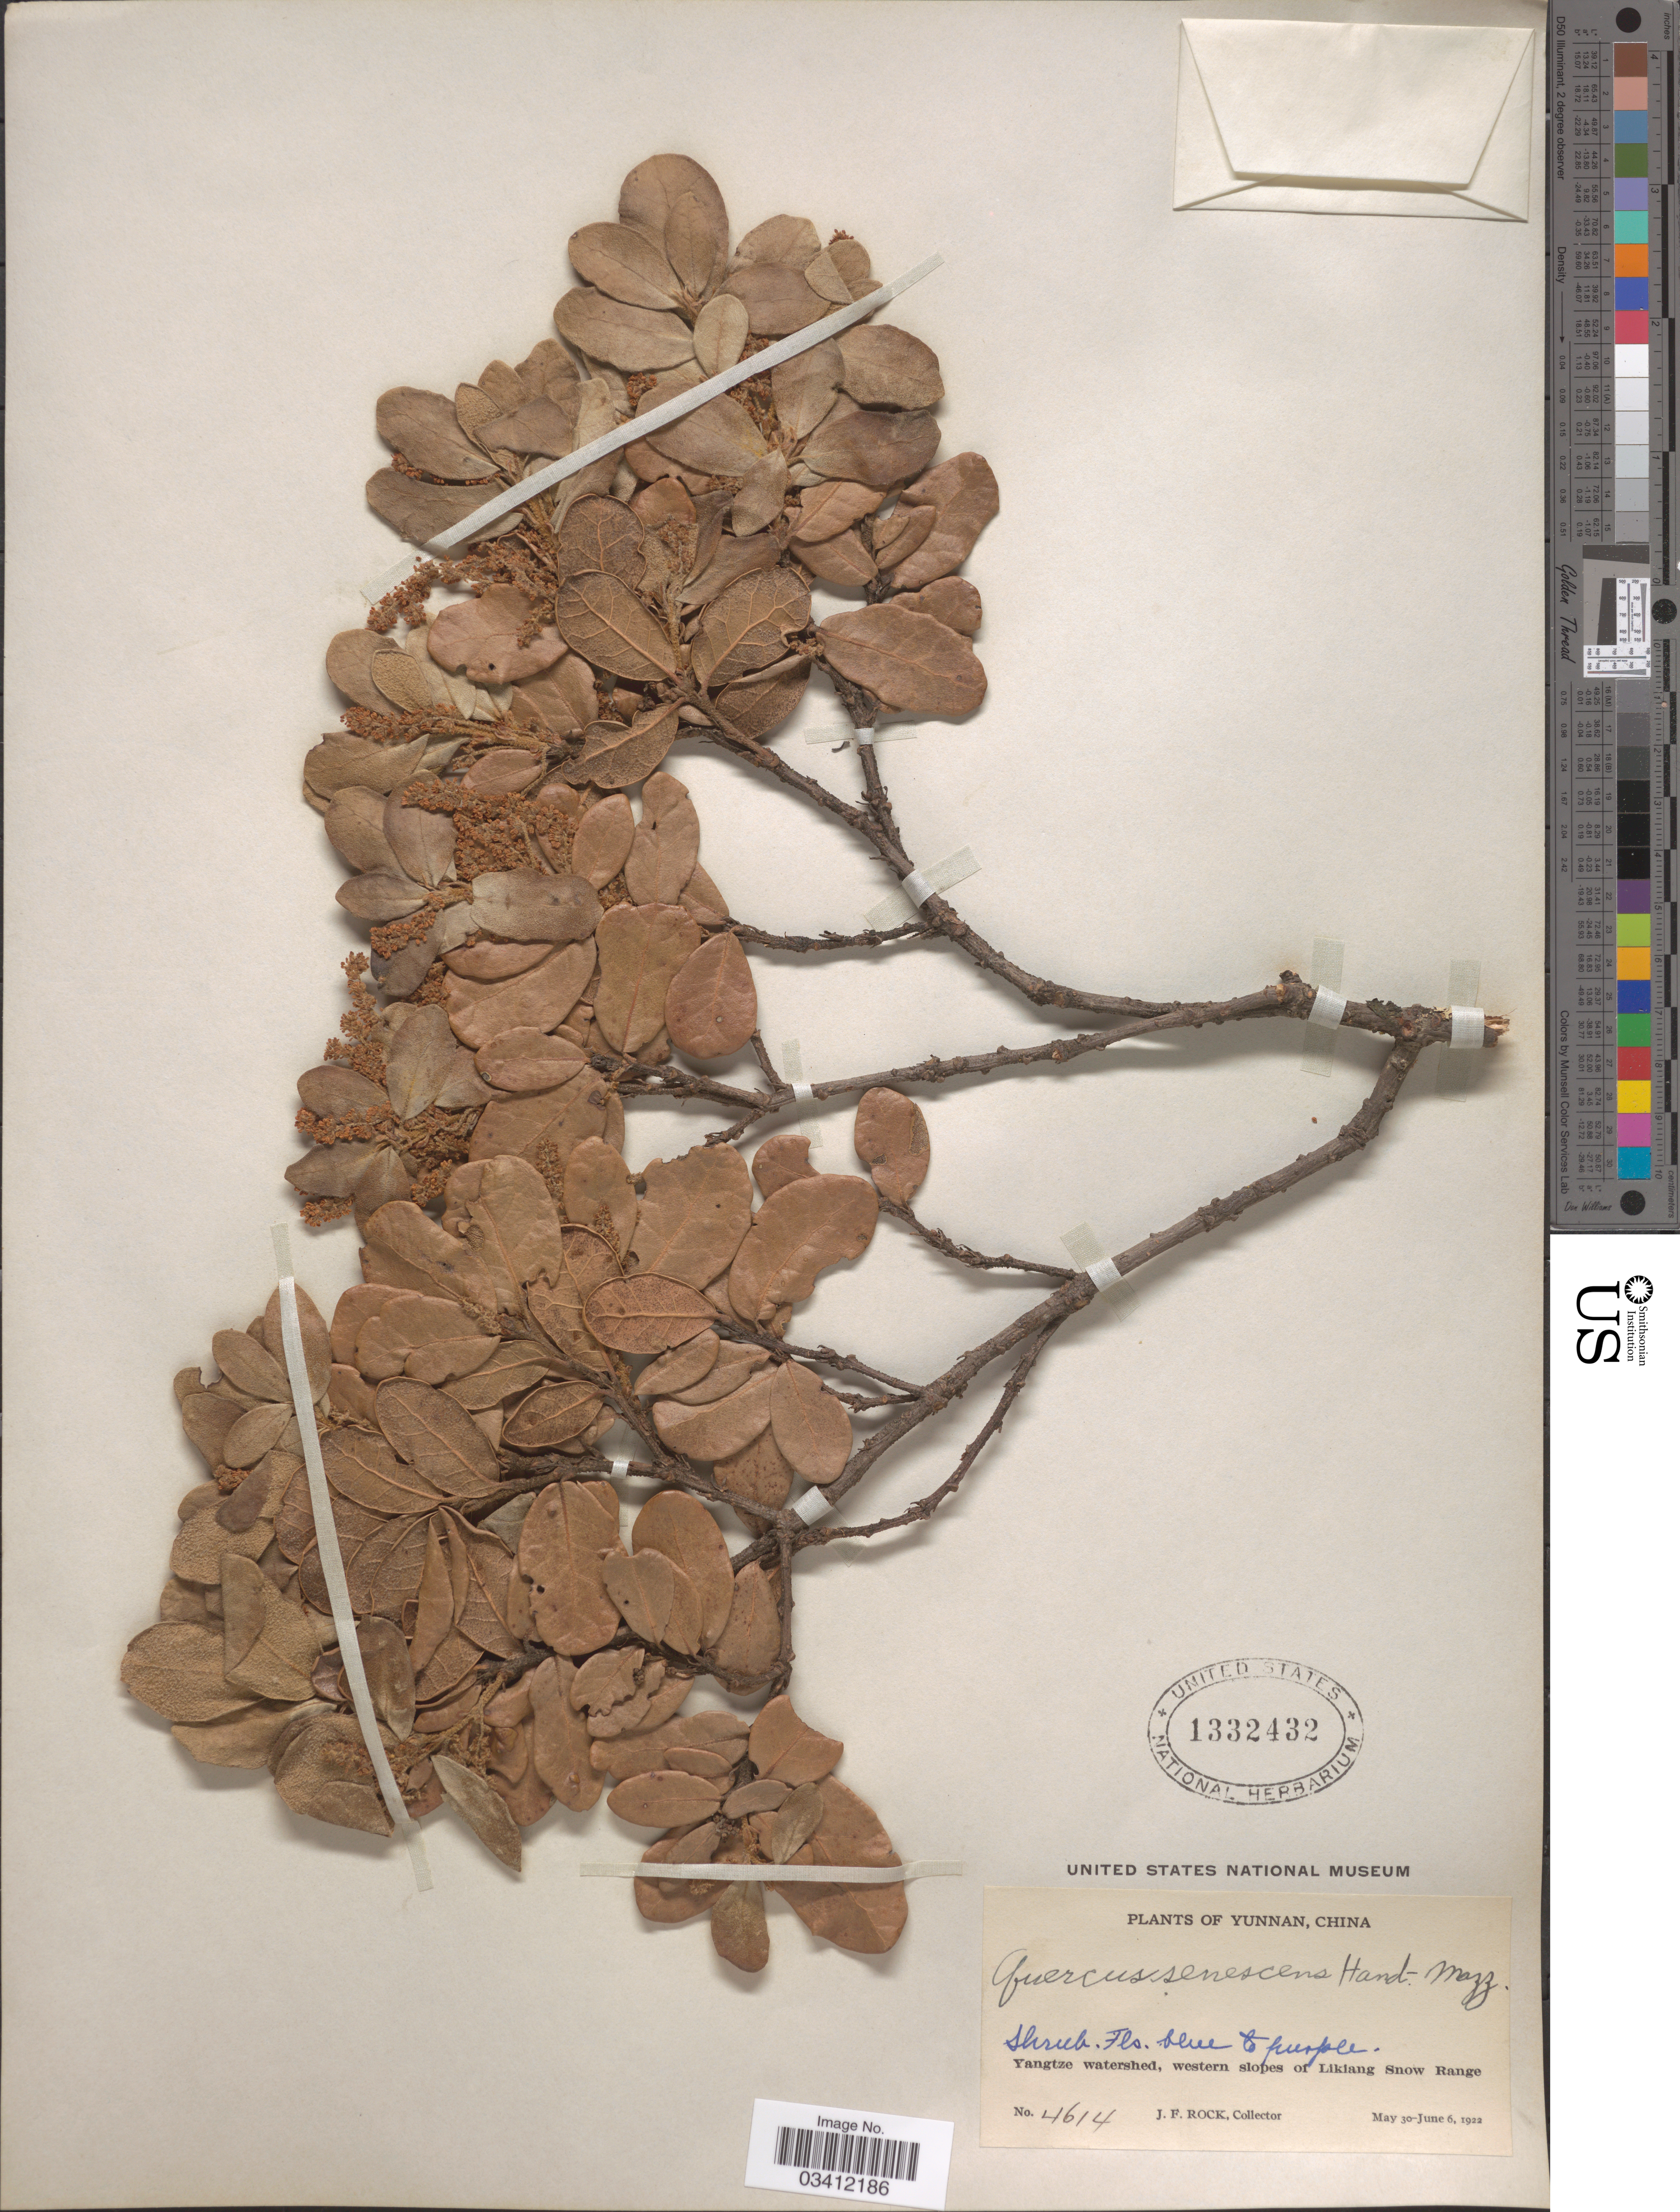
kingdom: Plantae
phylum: Tracheophyta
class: Magnoliopsida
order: Fagales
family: Fagaceae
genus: Quercus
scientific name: Quercus senescens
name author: Hand.-Mazz.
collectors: J. Rock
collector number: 4614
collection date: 1922-05-30/1922-06-06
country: China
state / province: Yunnan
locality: Yangtze watershed, western slopes of Likiang Snow Range.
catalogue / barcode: US 1332432